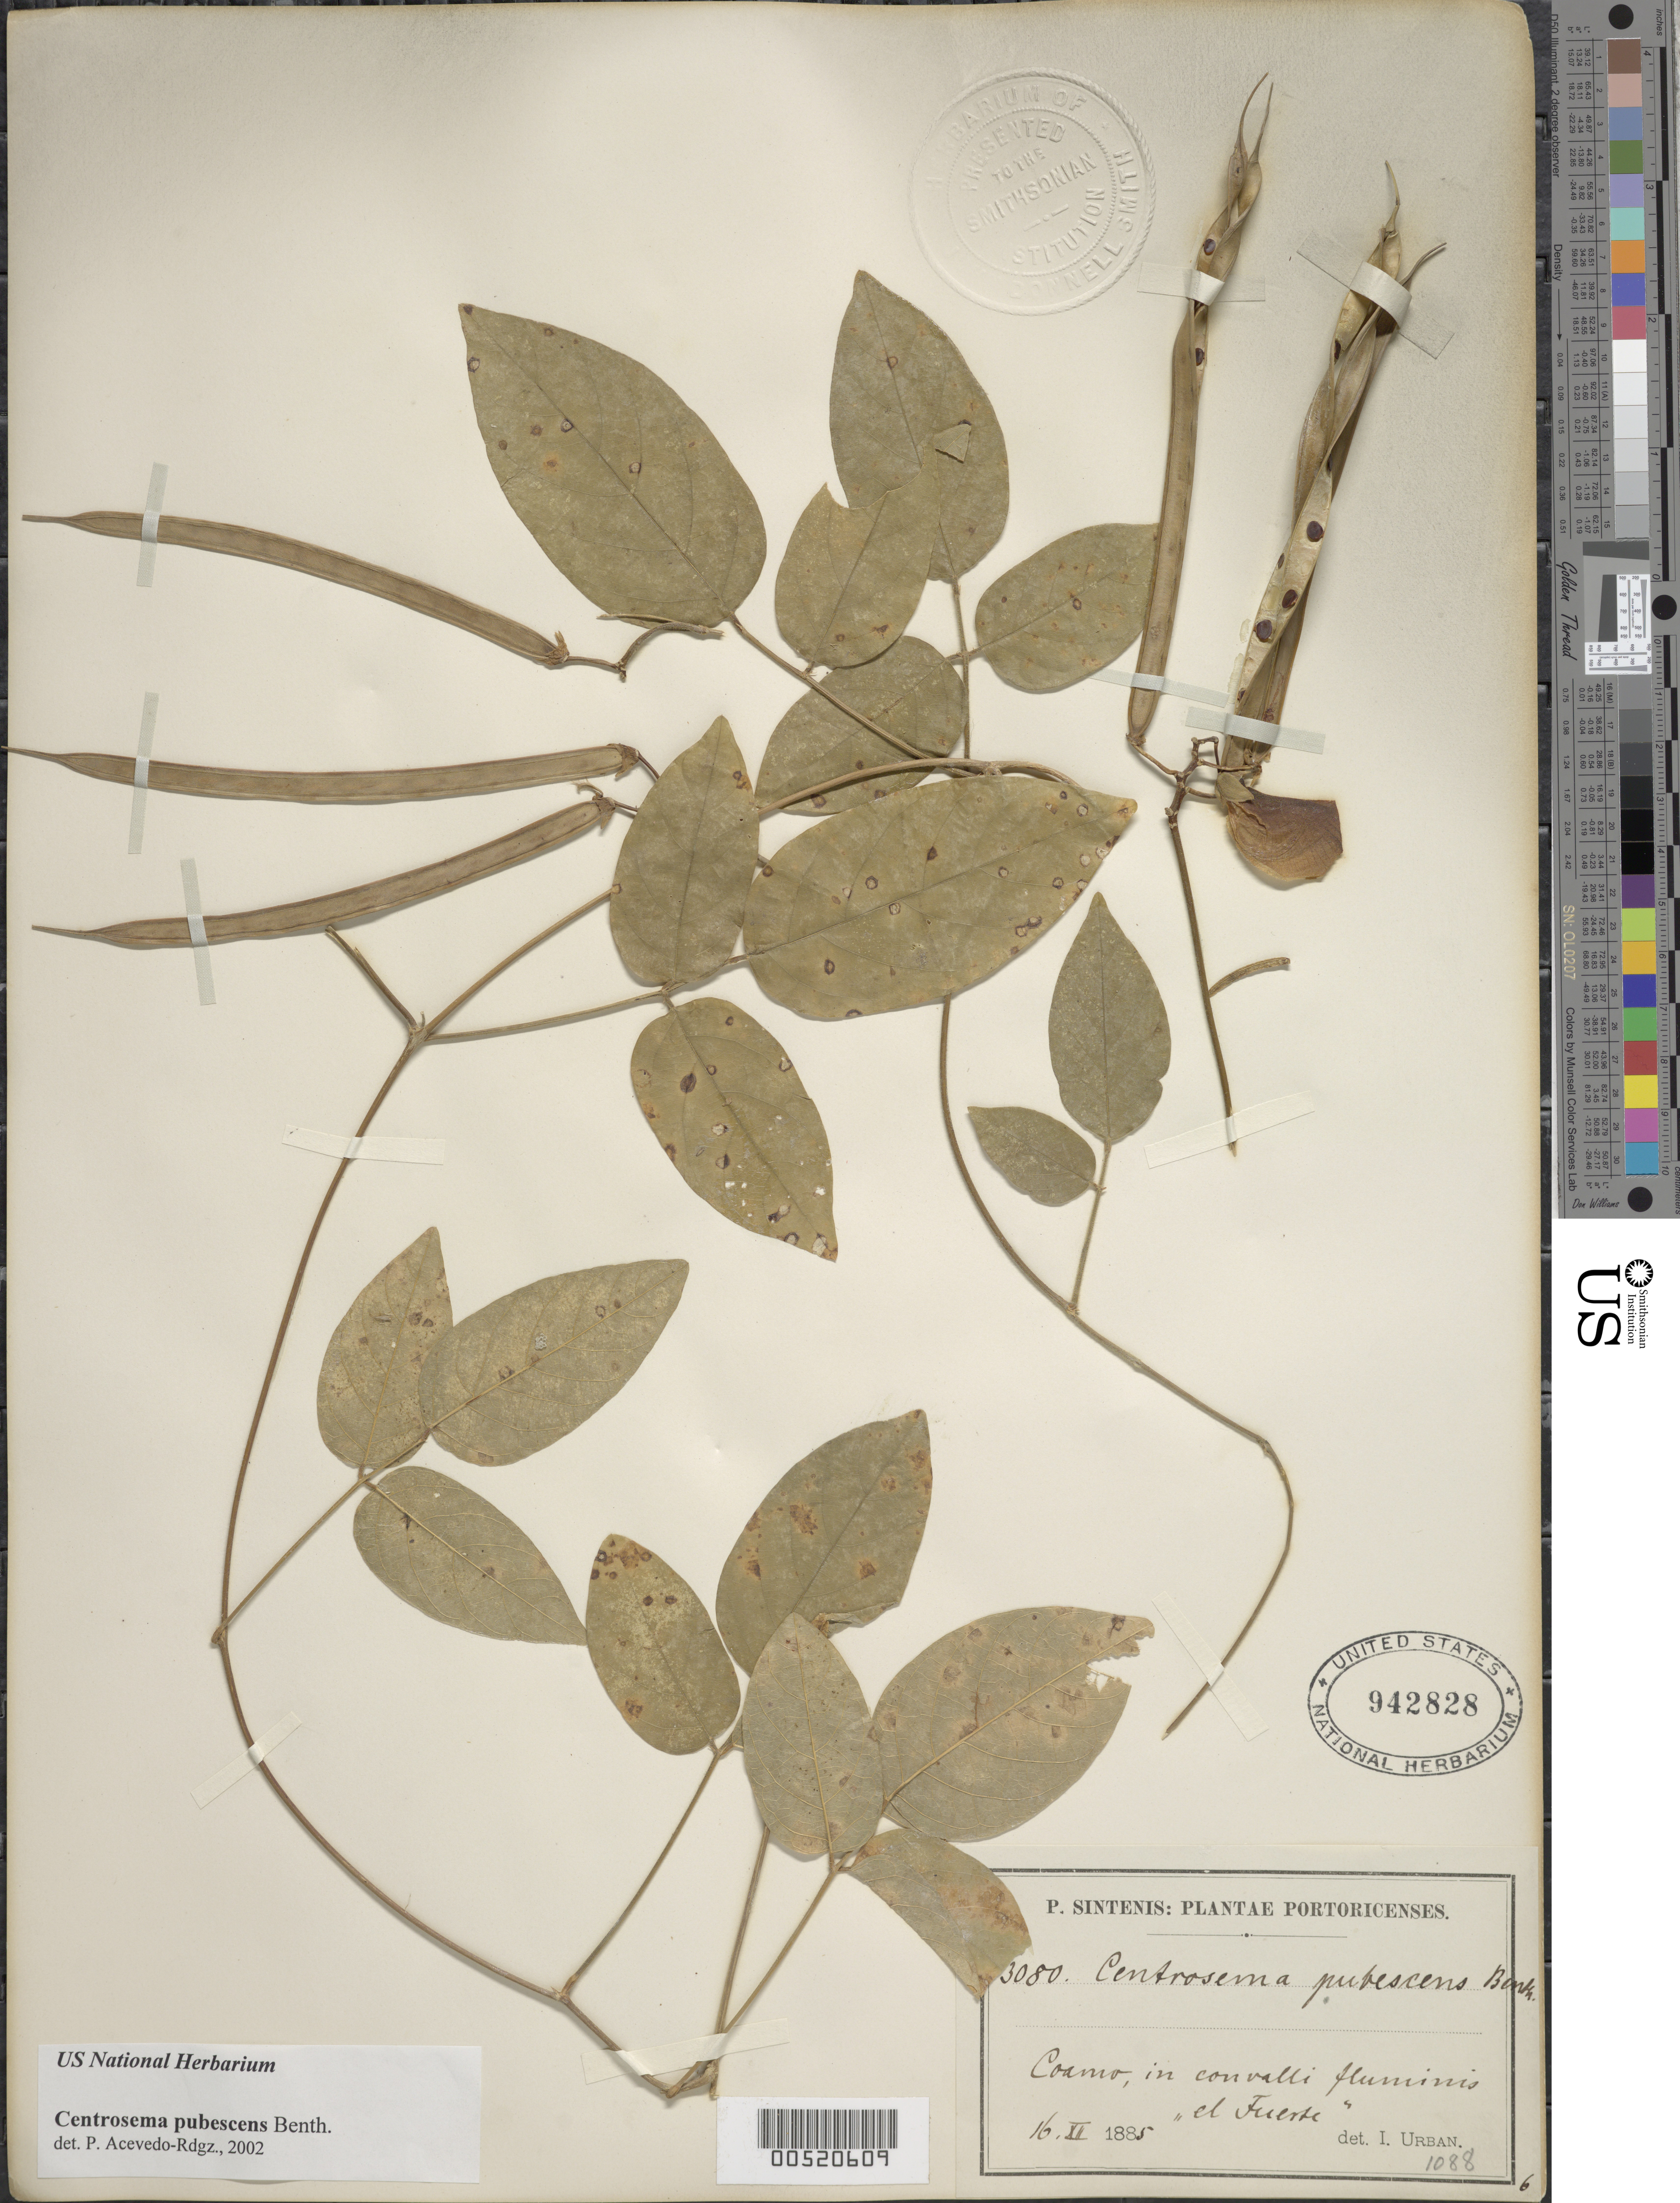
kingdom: Plantae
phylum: Tracheophyta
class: Magnoliopsida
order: Fabales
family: Fabaceae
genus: Centrosema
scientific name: Centrosema pubescens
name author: Benth.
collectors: P. Sintenis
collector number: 3080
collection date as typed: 16 Dec 1885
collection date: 1885-12-16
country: Puerto Rico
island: Greater Antilles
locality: Coamo. In convalli fluminis "El fuerte".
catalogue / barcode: US 942828